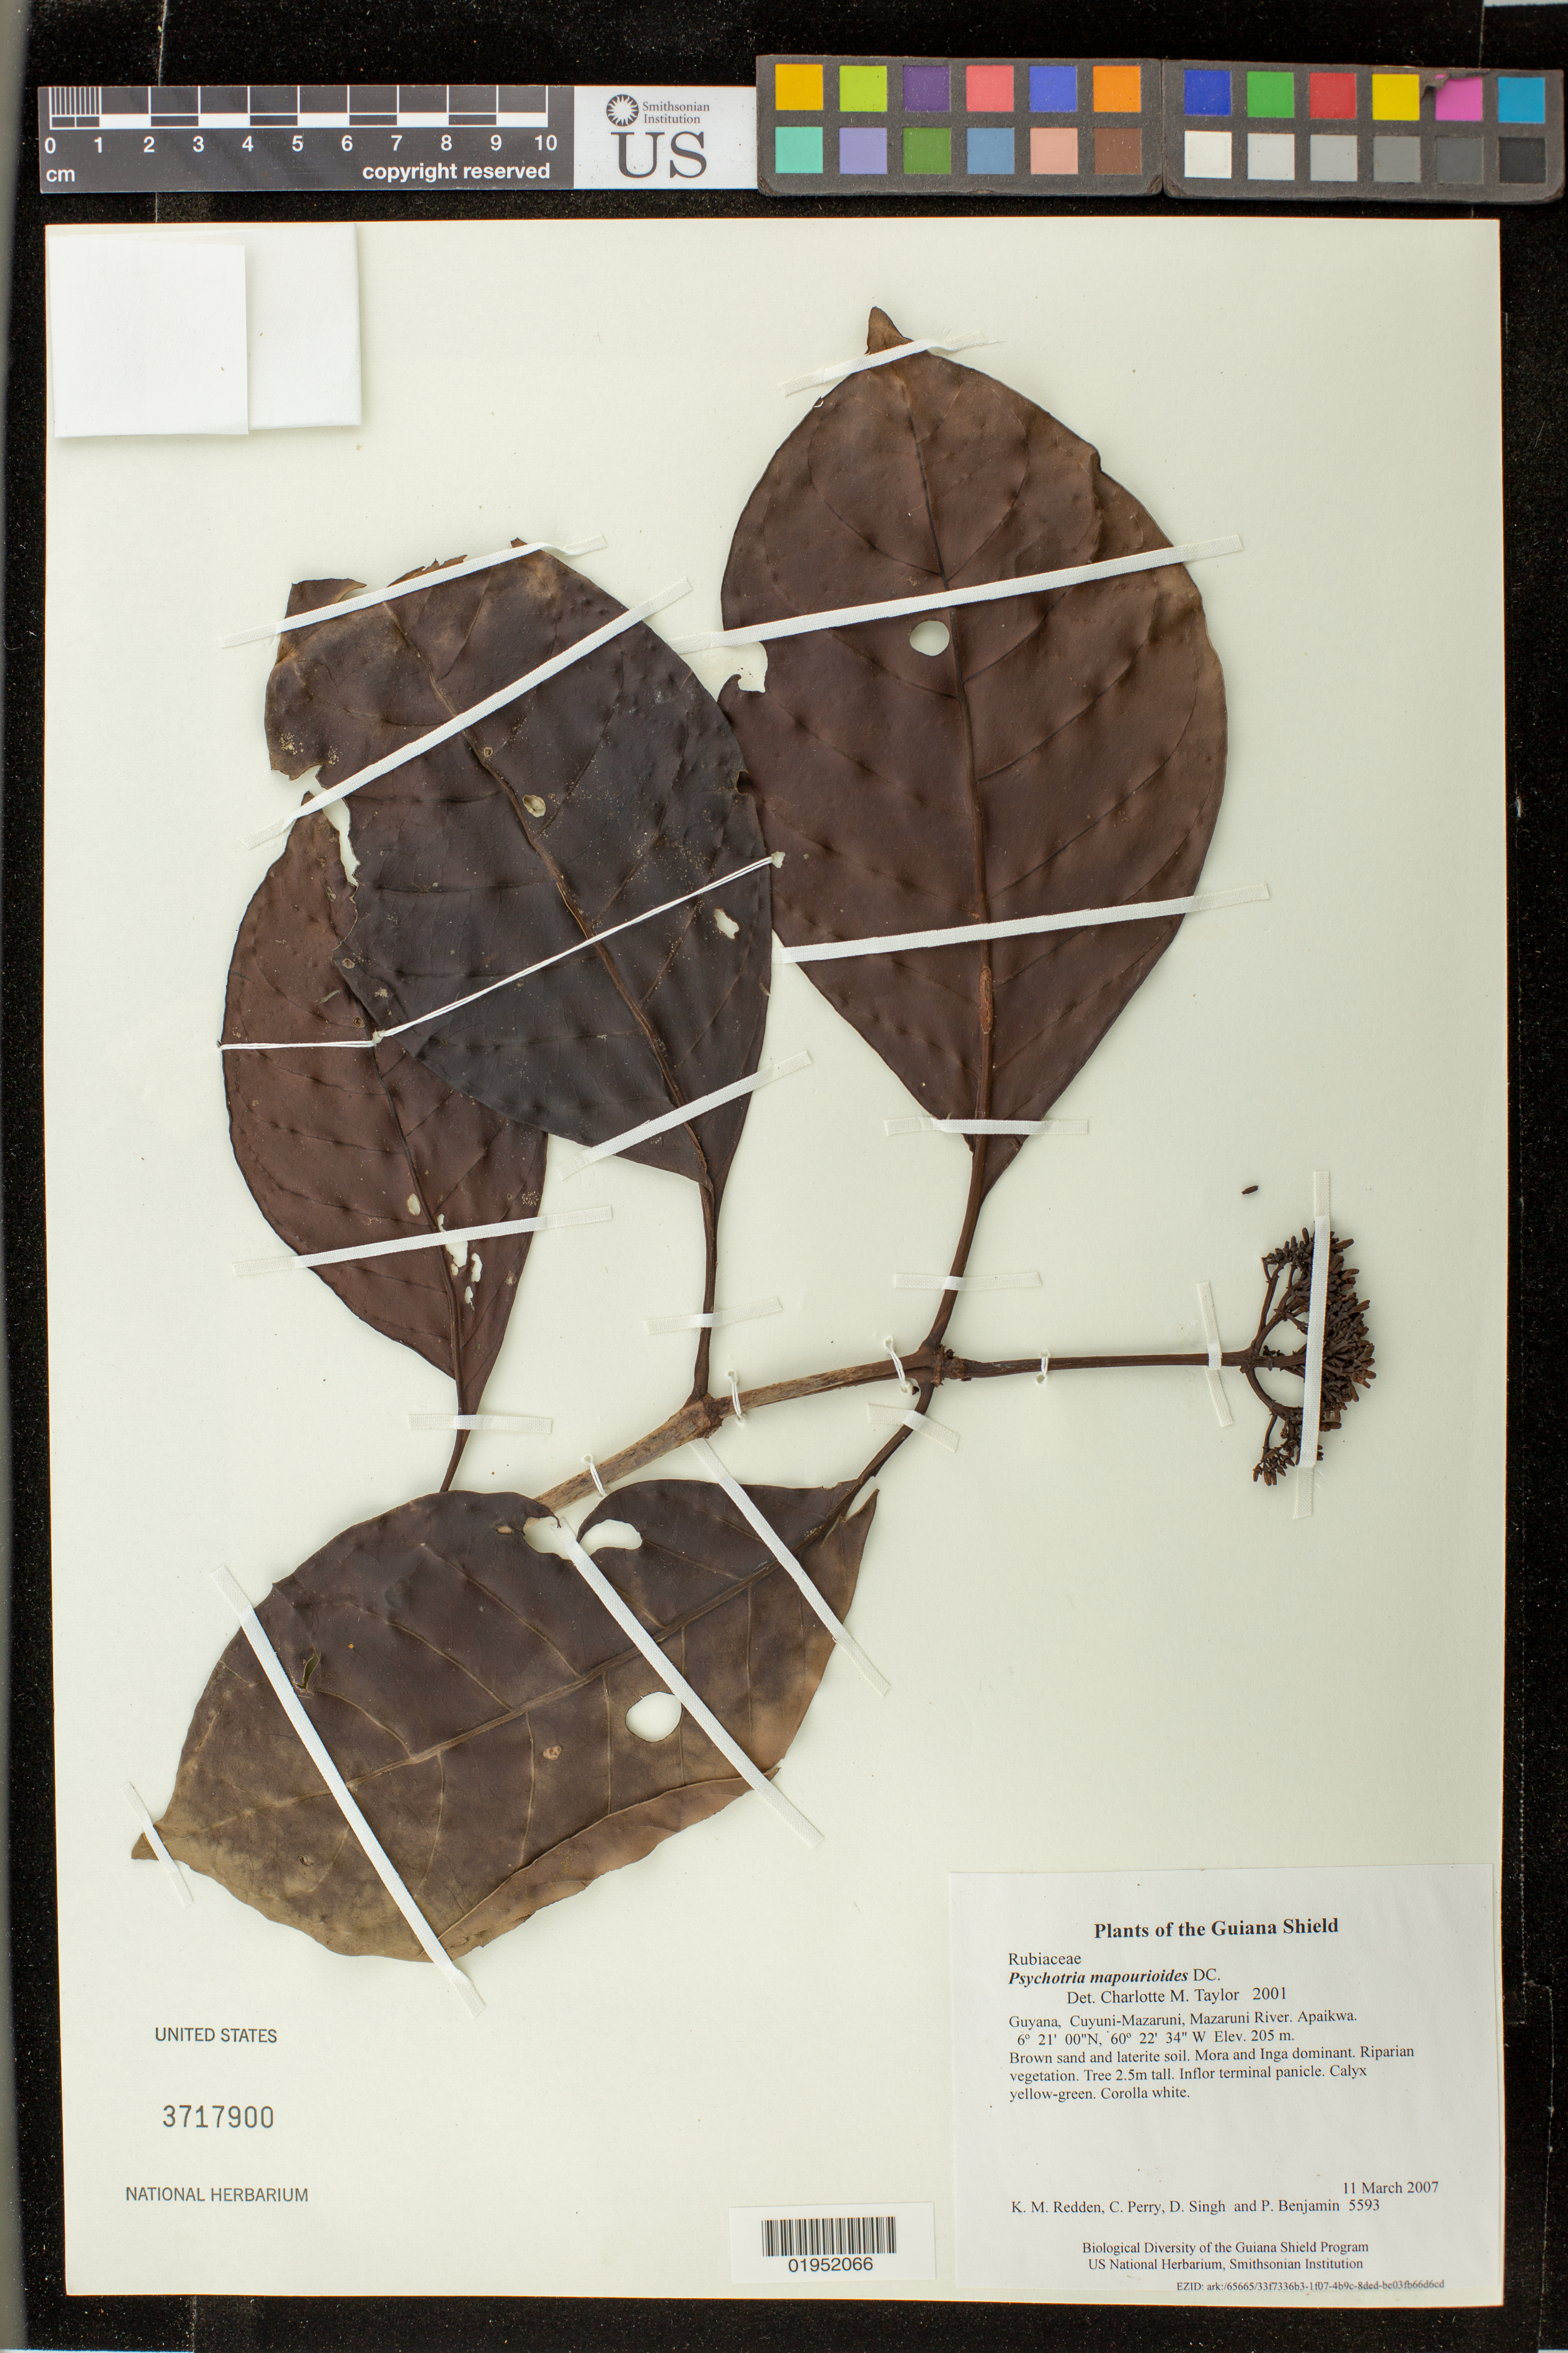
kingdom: Plantae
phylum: Tracheophyta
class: Magnoliopsida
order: Gentianales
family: Rubiaceae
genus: Psychotria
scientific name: Psychotria mapourioides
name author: DC.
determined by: Taylor, Charlotte M.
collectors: K. M. Redden, C. Perry, D. Singh & P. Benjamin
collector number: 5593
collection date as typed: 11 March 2007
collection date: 2007-03-11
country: Guyana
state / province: Cuyuni-Mazaruni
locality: Mazaruni River. Apaikwa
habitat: Brown sand and laterite soil. Mora and Inga dominant. Riparian vegetation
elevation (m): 205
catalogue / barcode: US 3717900